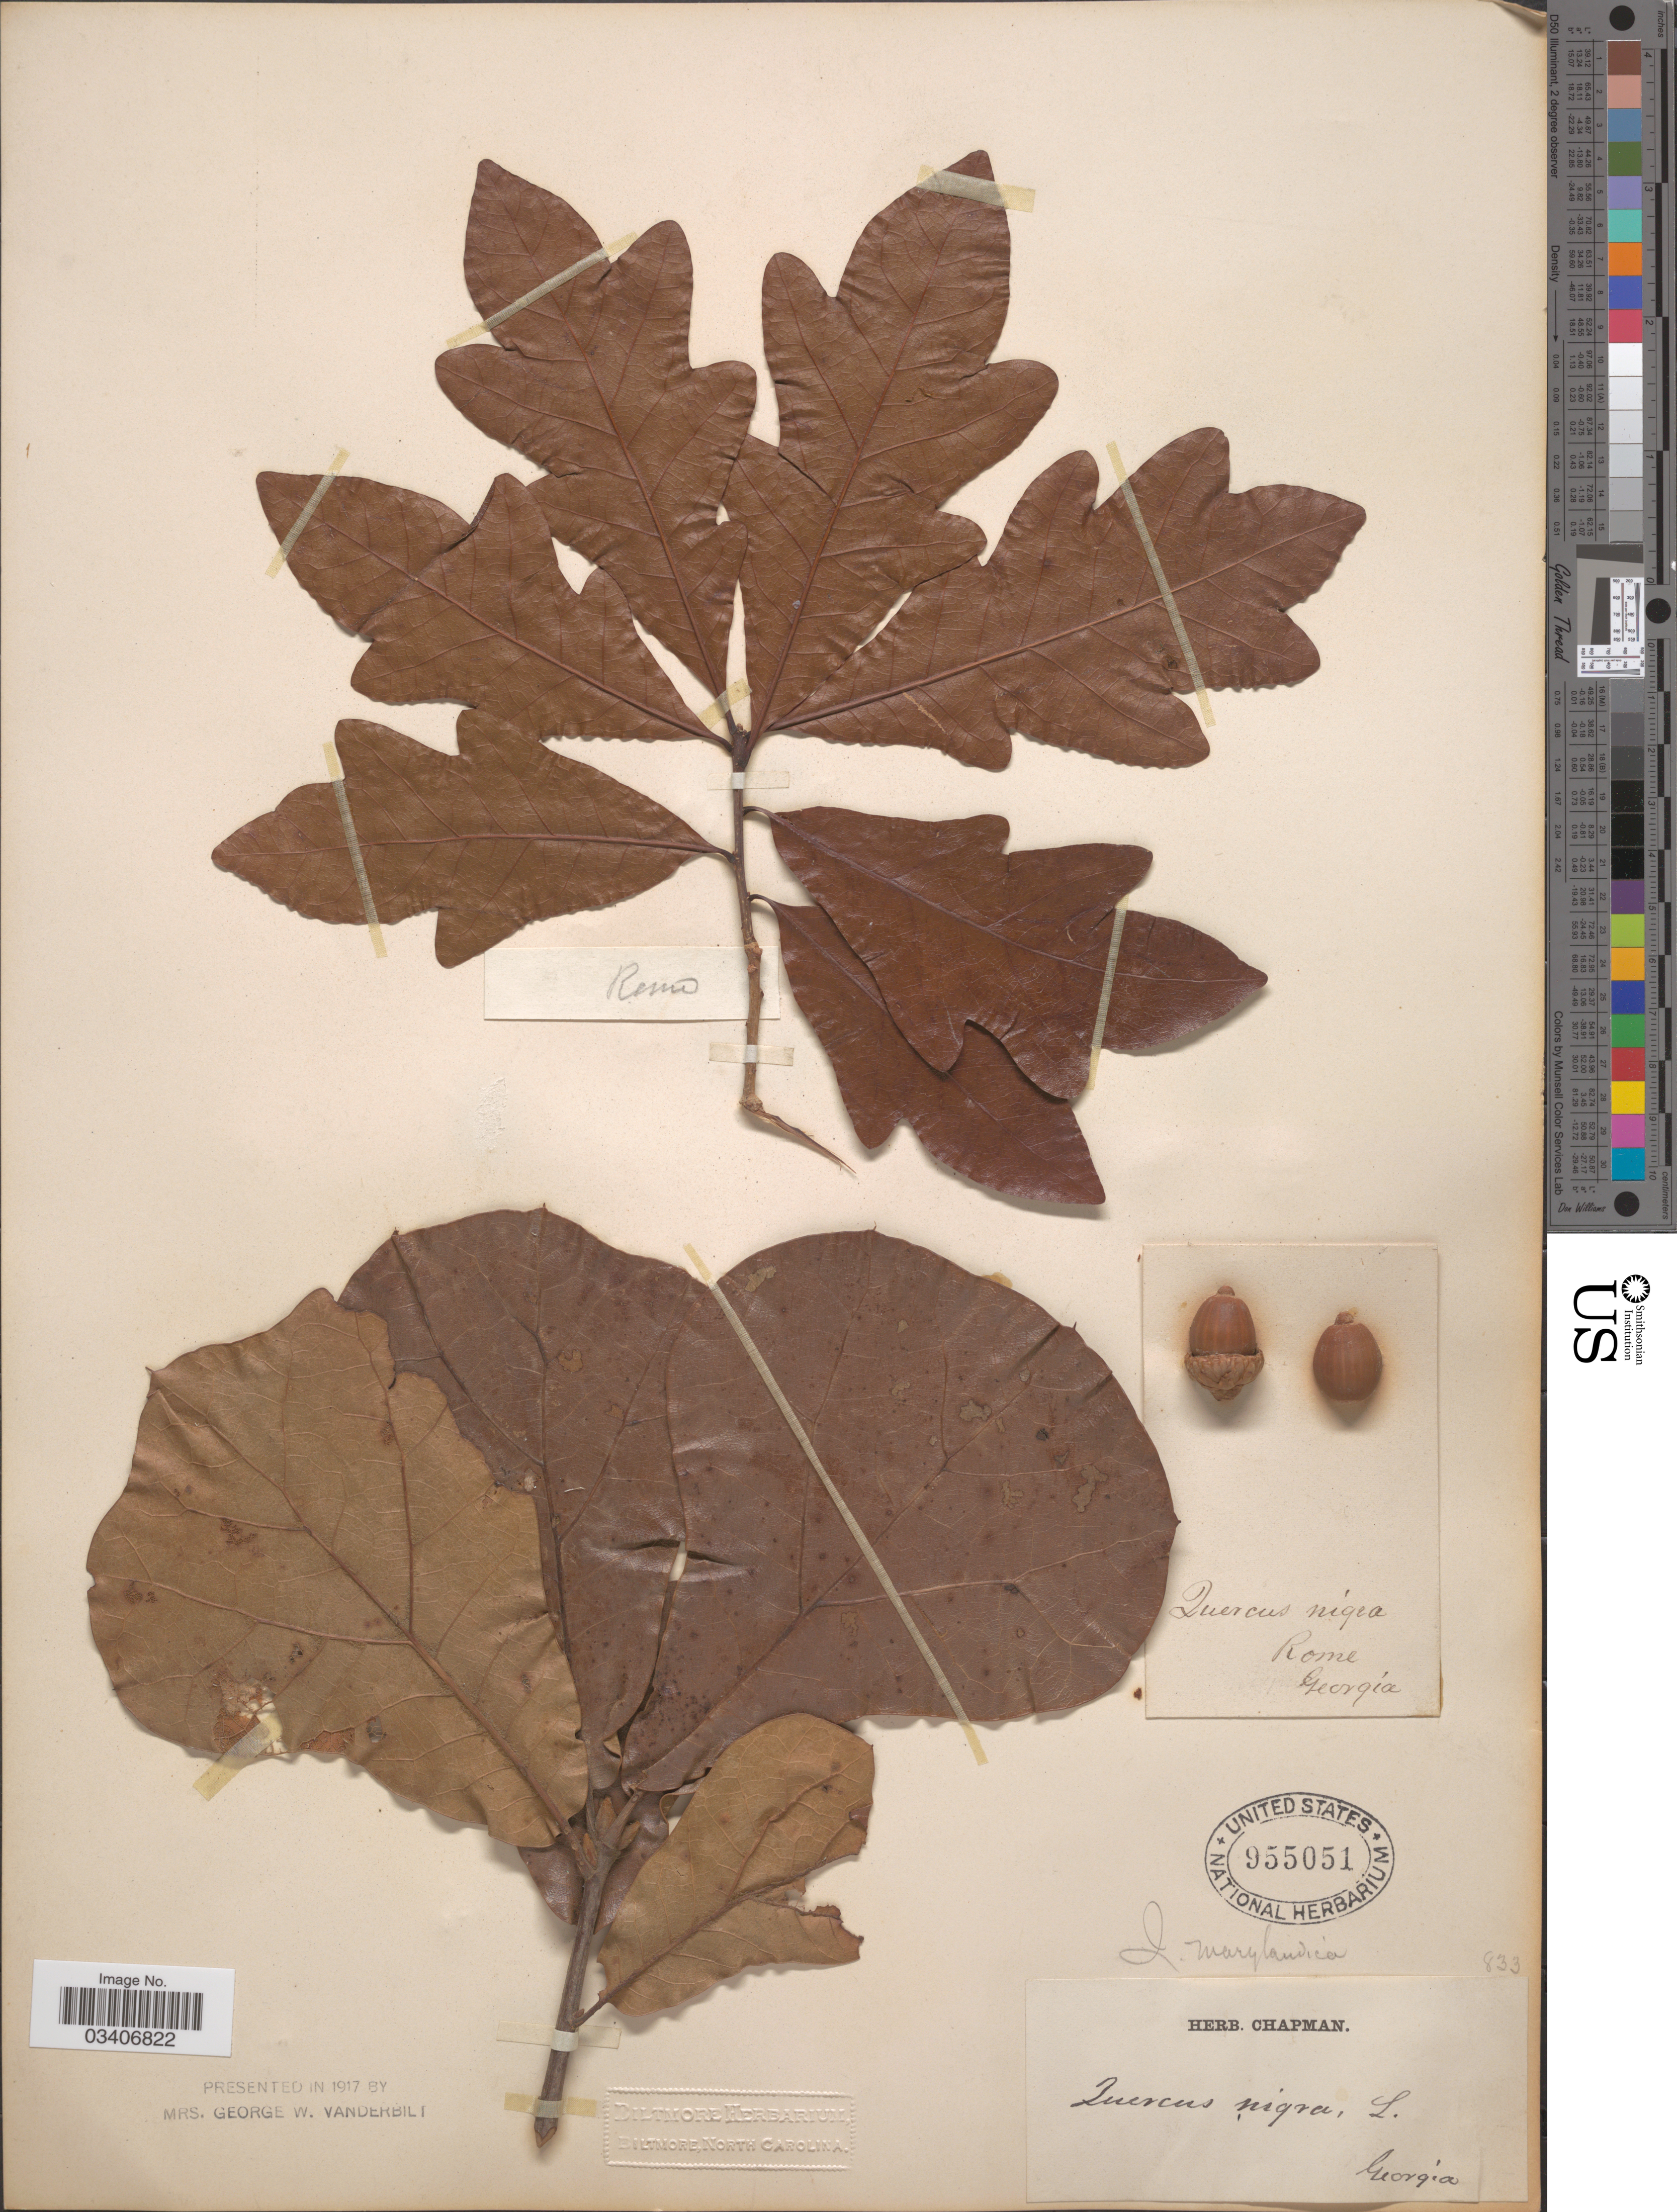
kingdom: Plantae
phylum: Tracheophyta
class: Magnoliopsida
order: Fagales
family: Fagaceae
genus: Quercus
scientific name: Quercus marilandica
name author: (L.) Münchh.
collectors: ex herb. Chapman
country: United States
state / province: Georgia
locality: Rome.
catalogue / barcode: US 955051